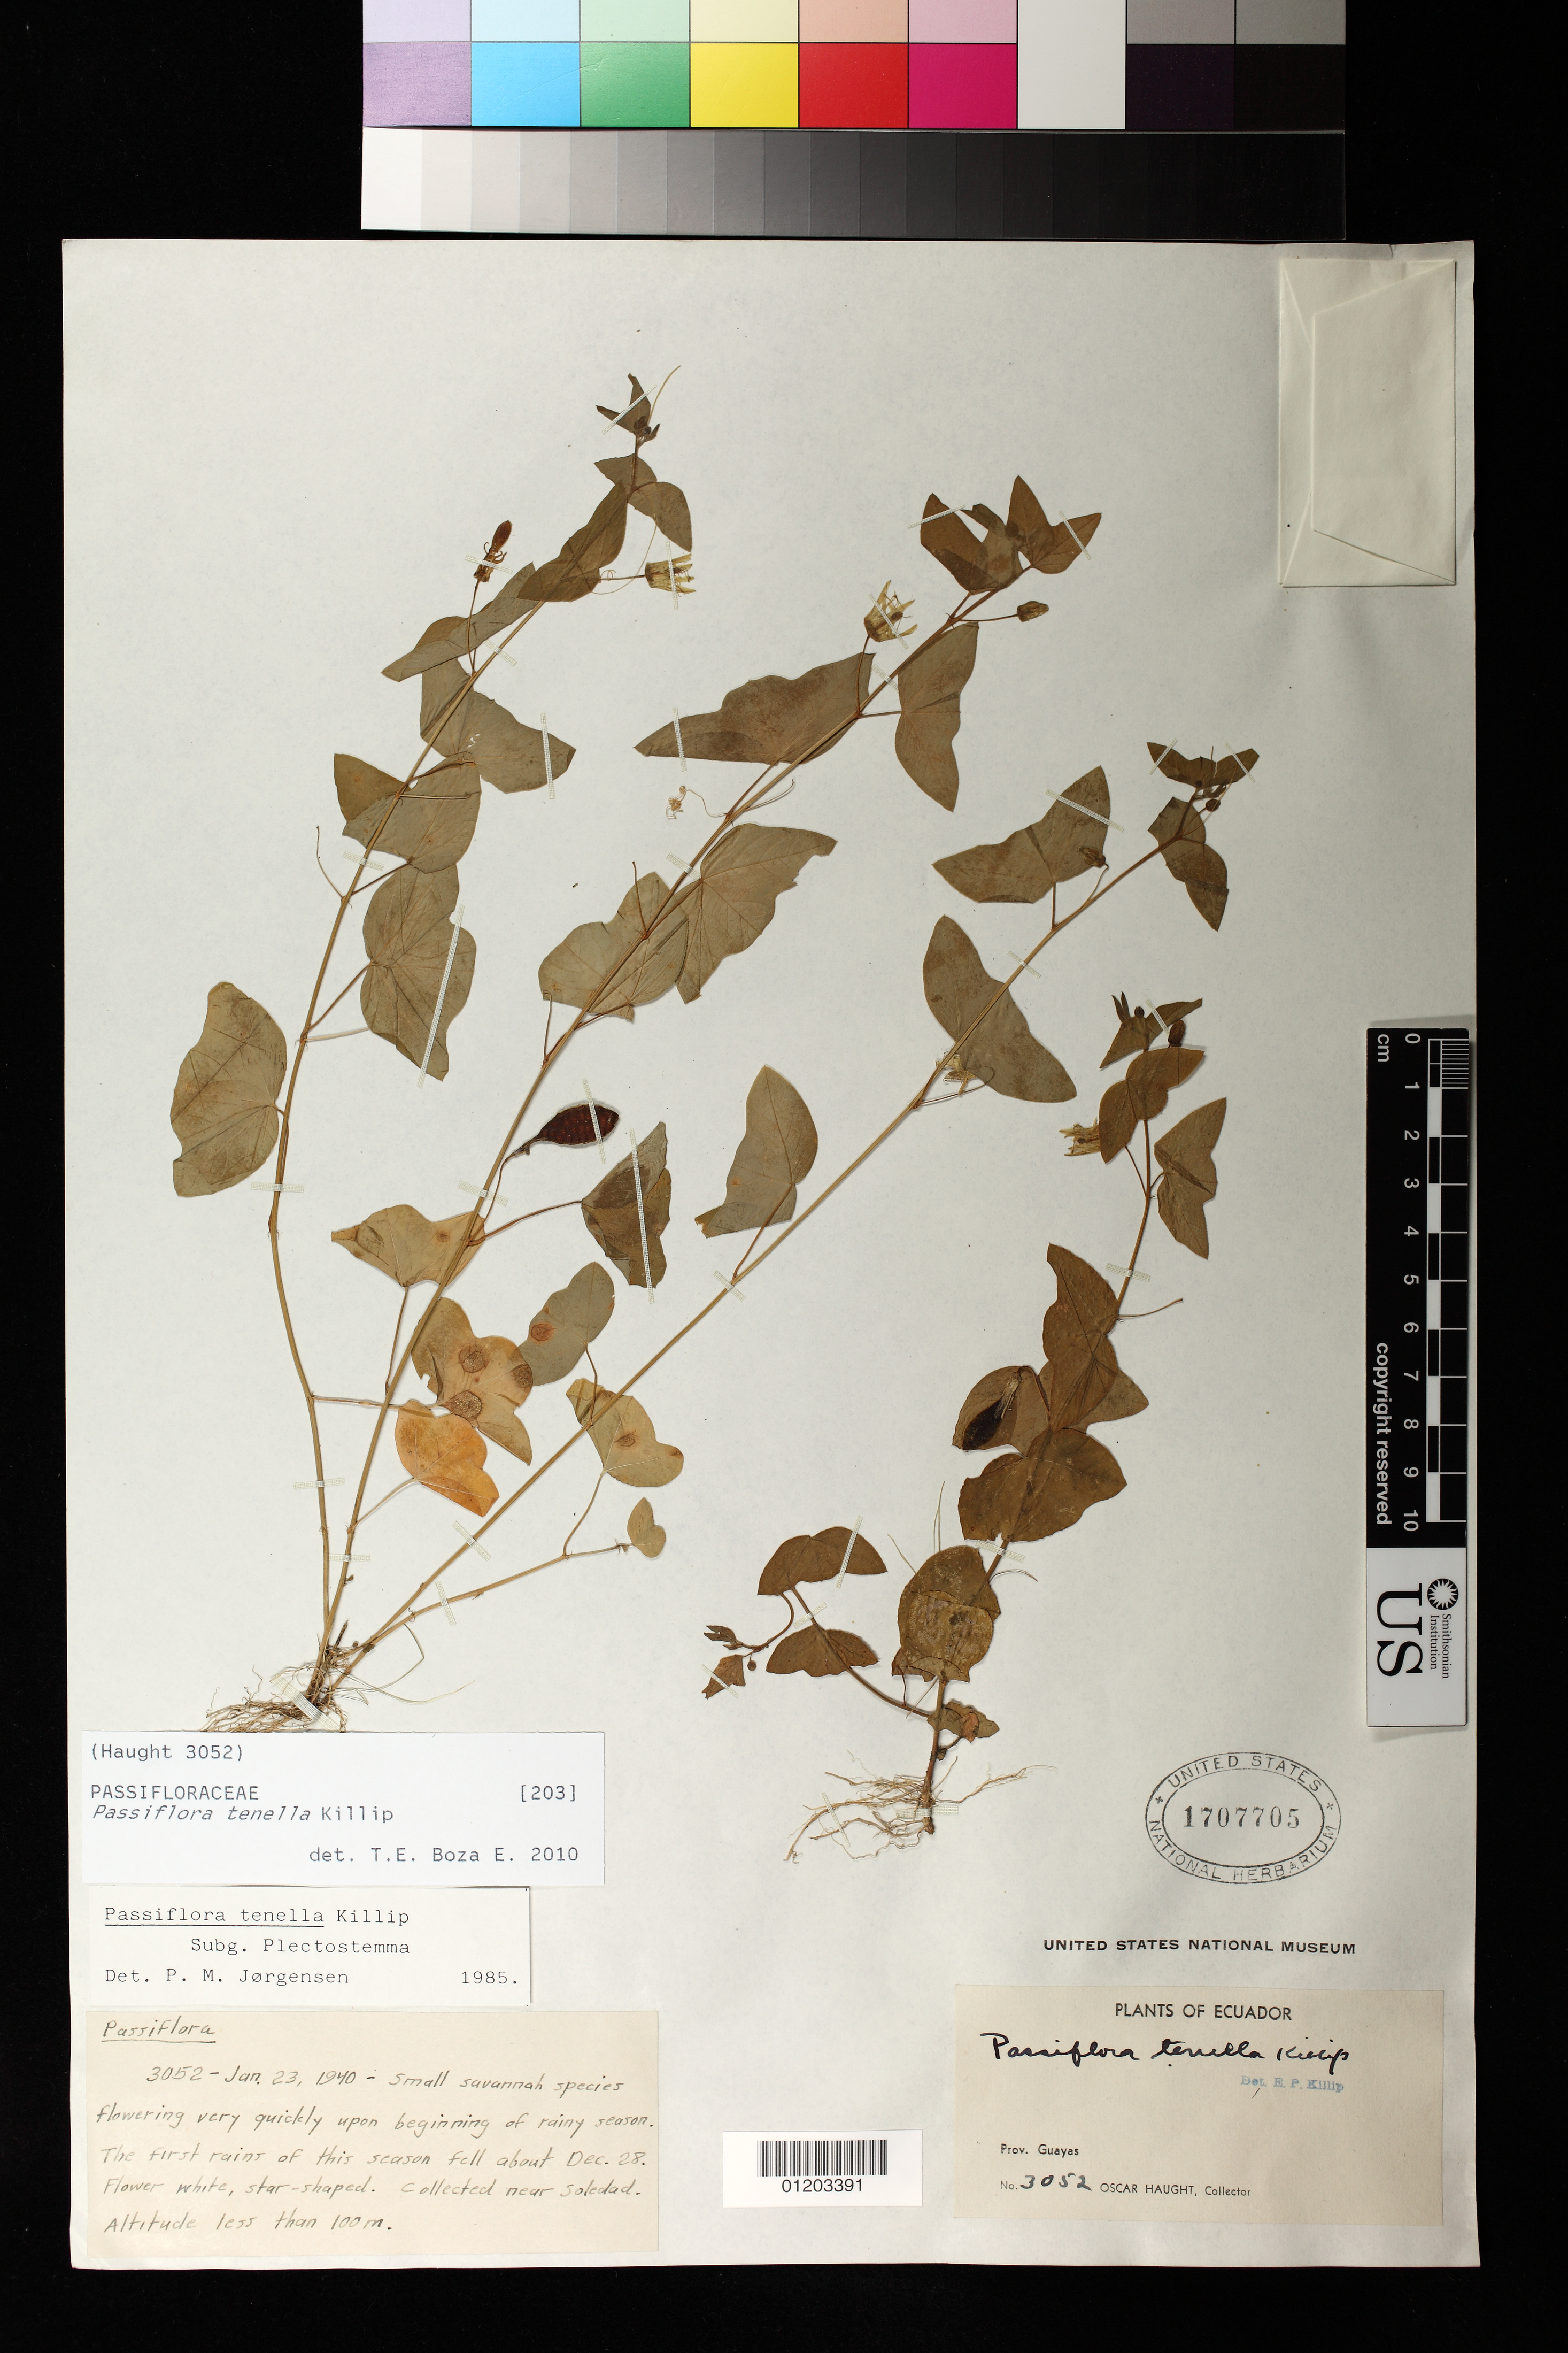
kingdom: Plantae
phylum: Tracheophyta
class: Magnoliopsida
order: Malpighiales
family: Passifloraceae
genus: Passiflora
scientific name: Passiflora tenella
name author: Killip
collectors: O. Haught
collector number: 3052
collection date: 1940-01-23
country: Ecuador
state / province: Guayas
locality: Collected near Soledad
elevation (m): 0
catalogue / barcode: US 1707705